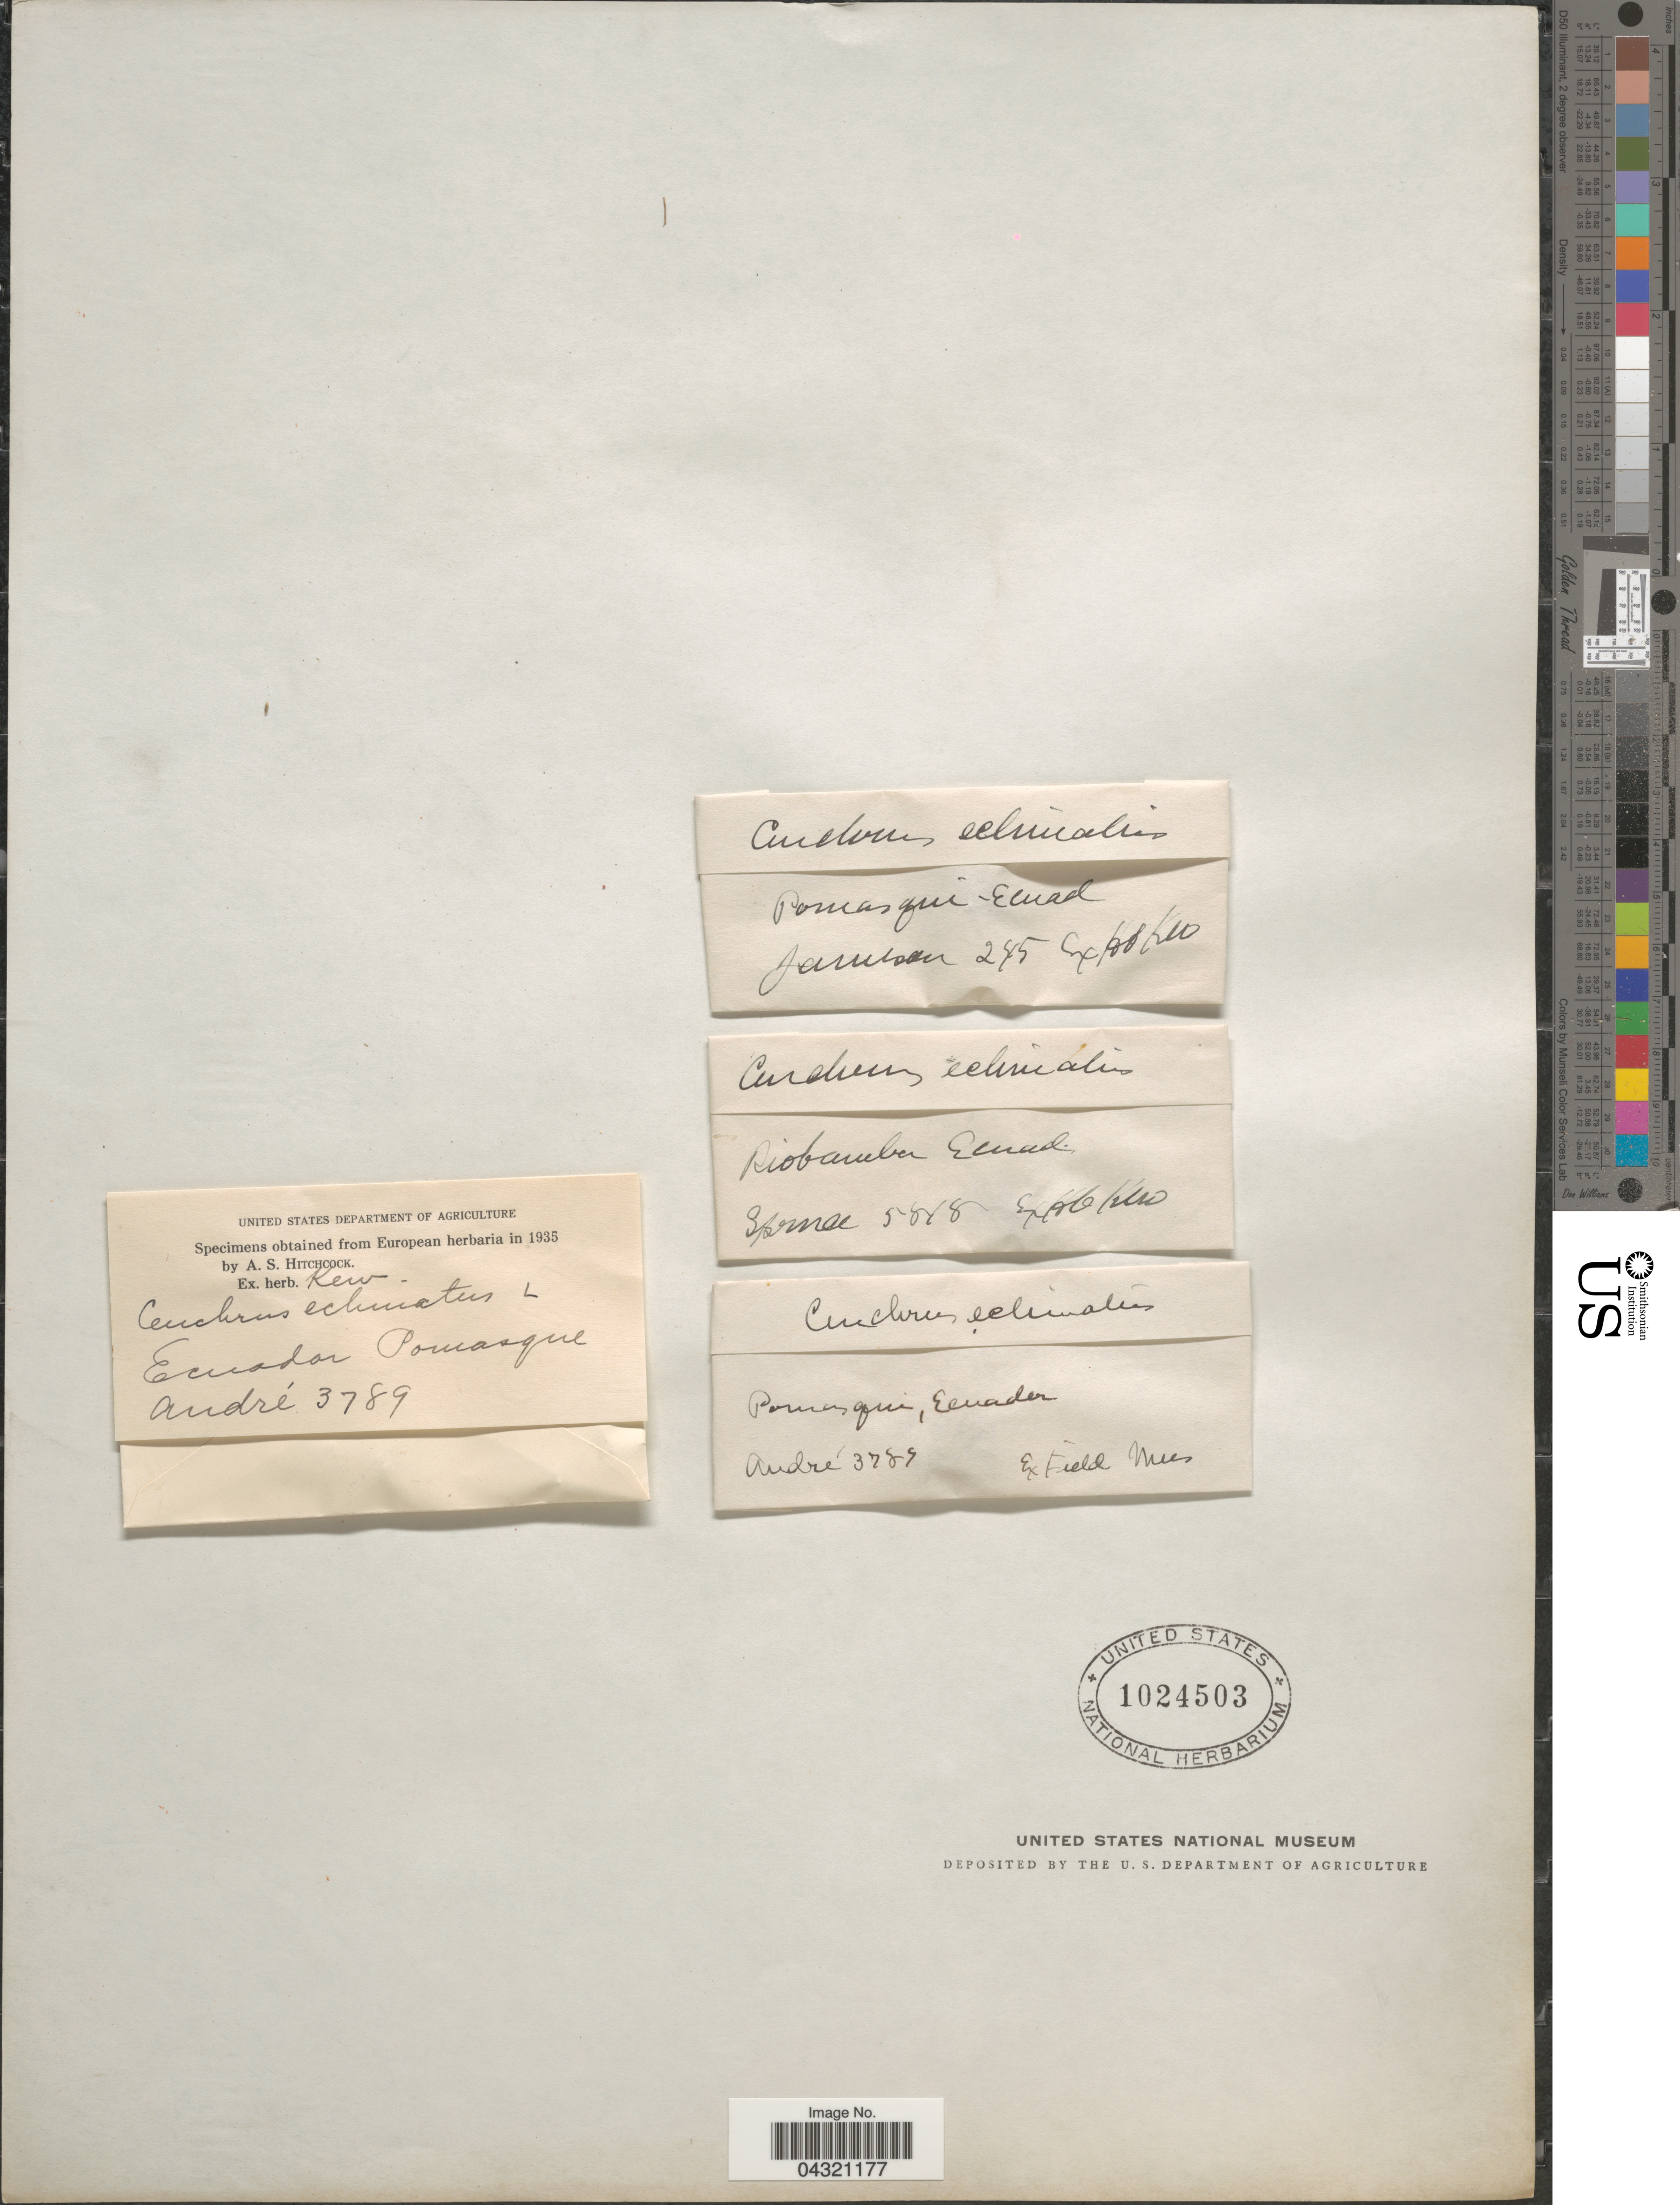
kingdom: Plantae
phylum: Tracheophyta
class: Liliopsida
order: Poales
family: Poaceae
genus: Cenchrus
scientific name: Cenchrus echinatus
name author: L.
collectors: André, --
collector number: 3789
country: Ecuador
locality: Pomasqui.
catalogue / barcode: US 1024503-4